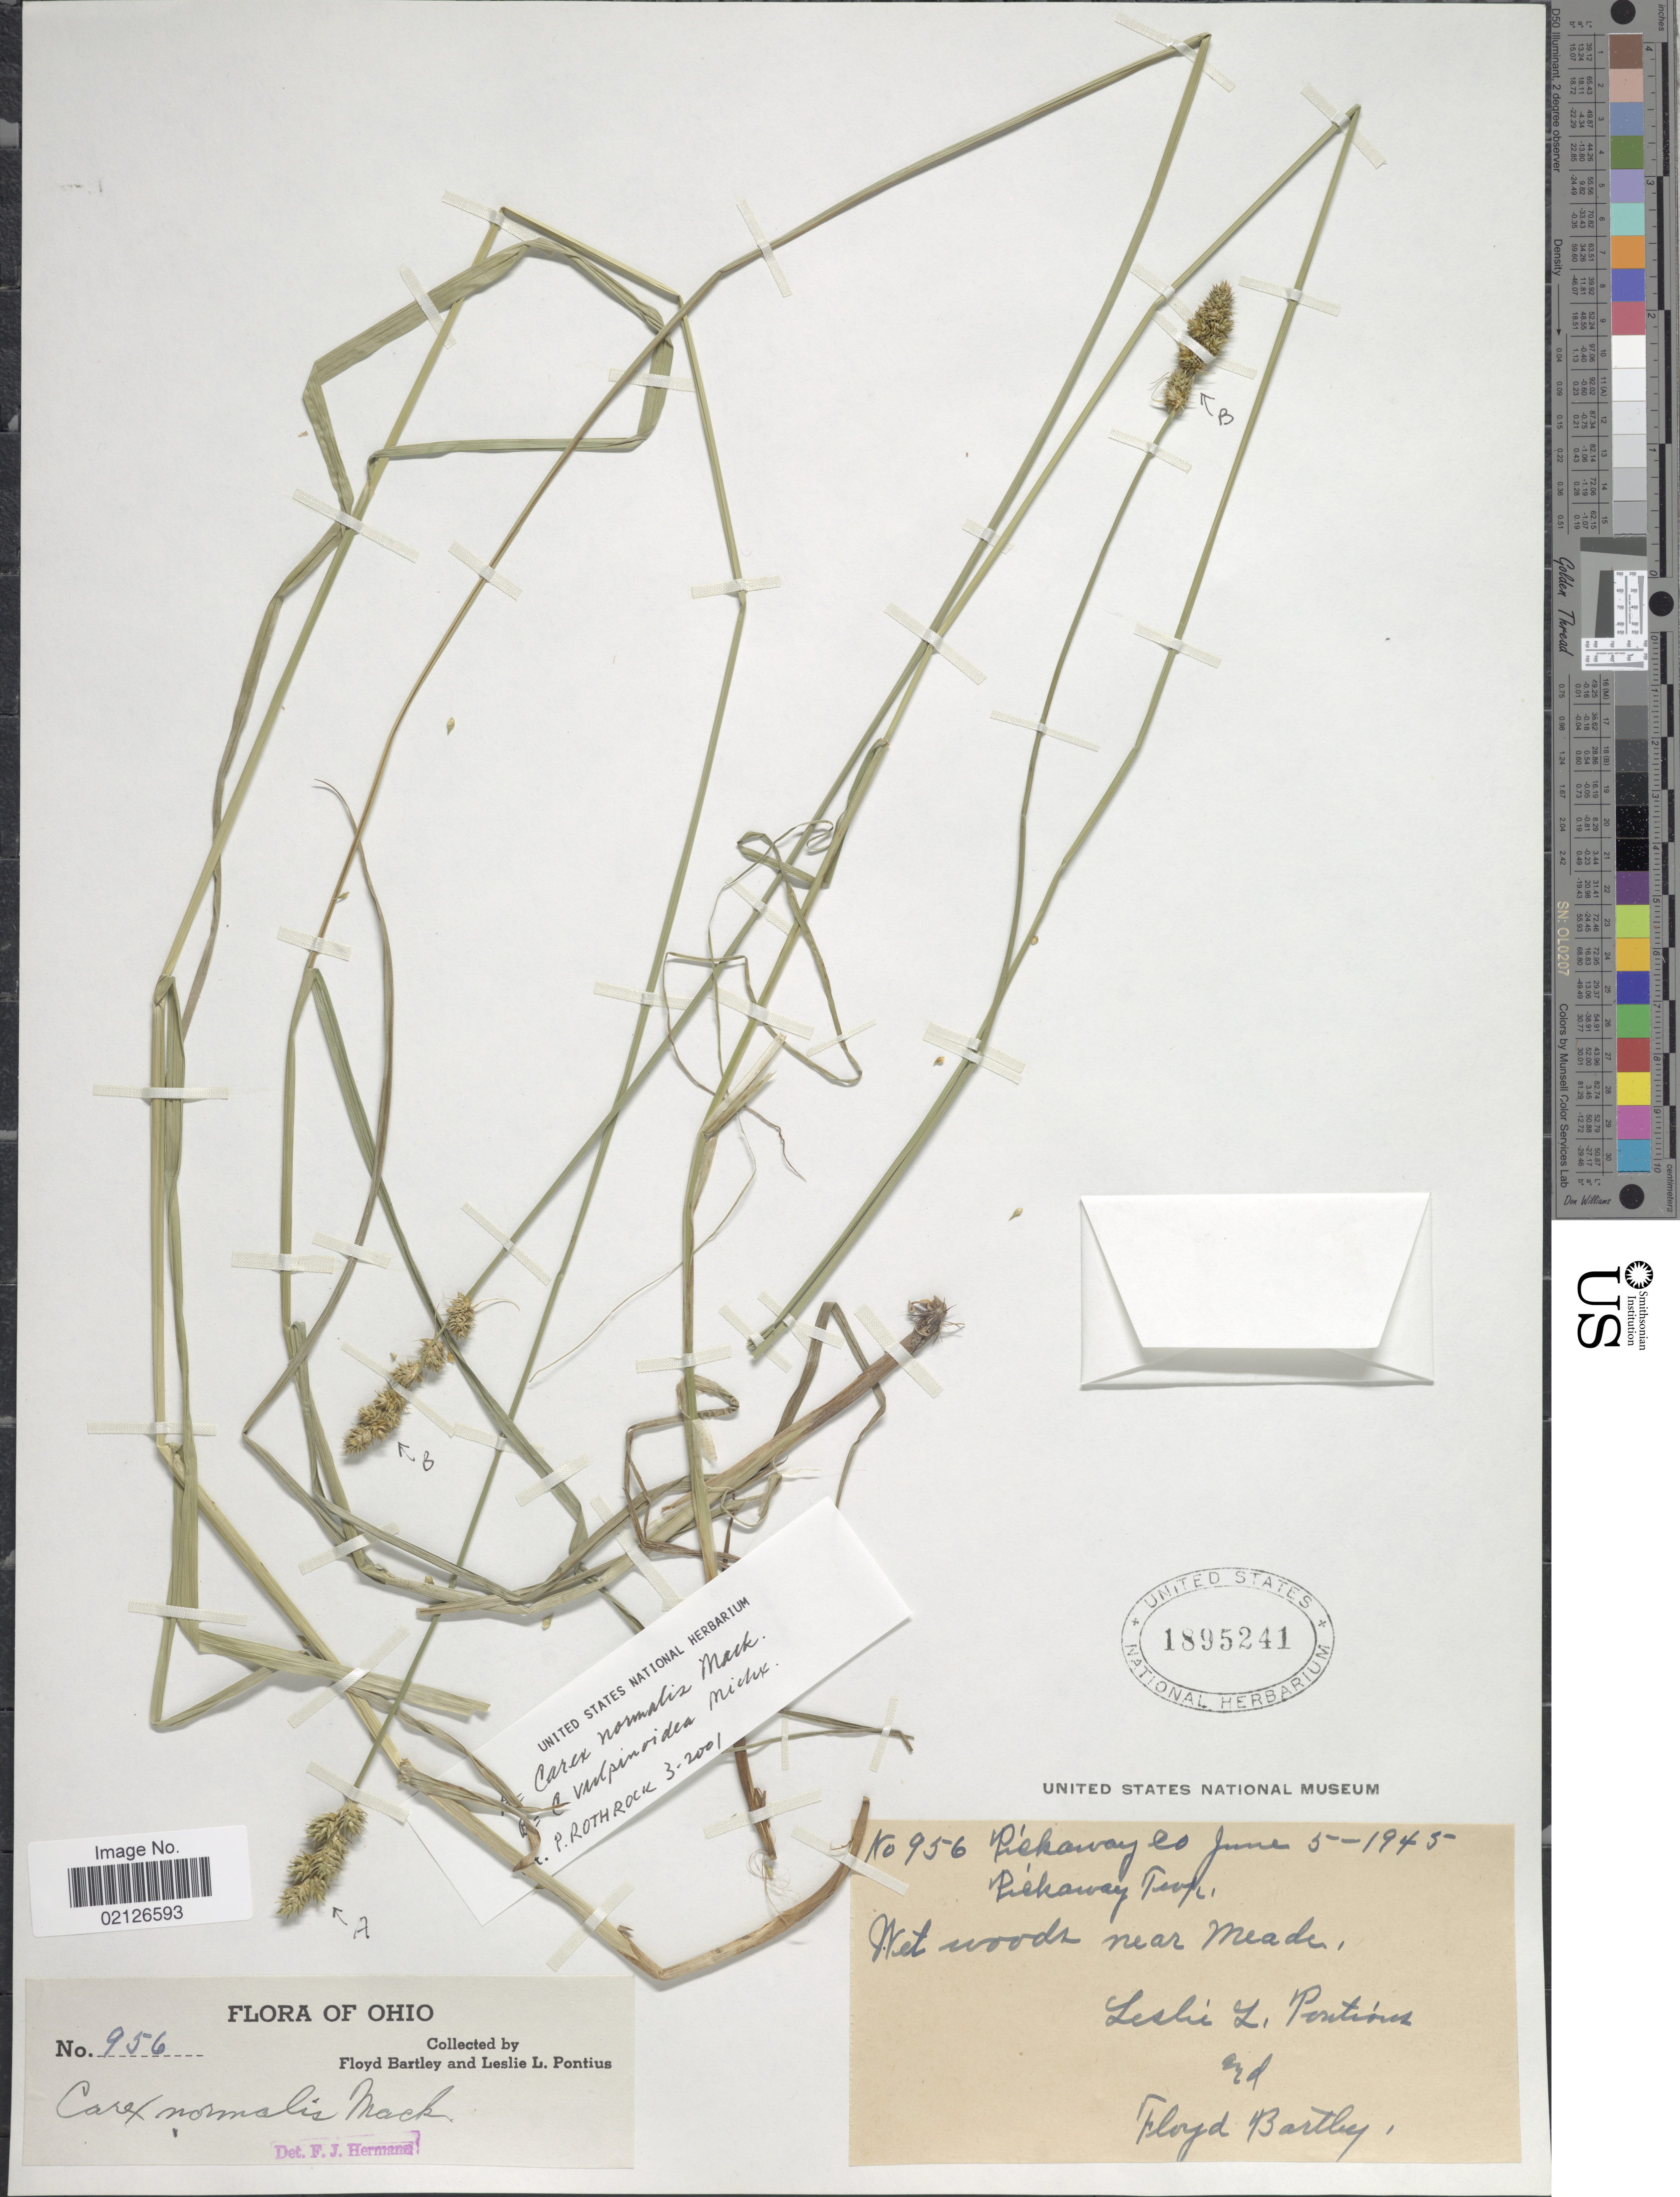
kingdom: Plantae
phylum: Tracheophyta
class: Liliopsida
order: Poales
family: Cyperaceae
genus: Carex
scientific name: Carex normalis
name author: Mack.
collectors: F. Bartley & L. L. Pontious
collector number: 956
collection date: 1945-06-05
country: United States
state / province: Ohio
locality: Pickaway Co,m Pickawat Trop, wet woods near meadow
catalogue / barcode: US 1895241